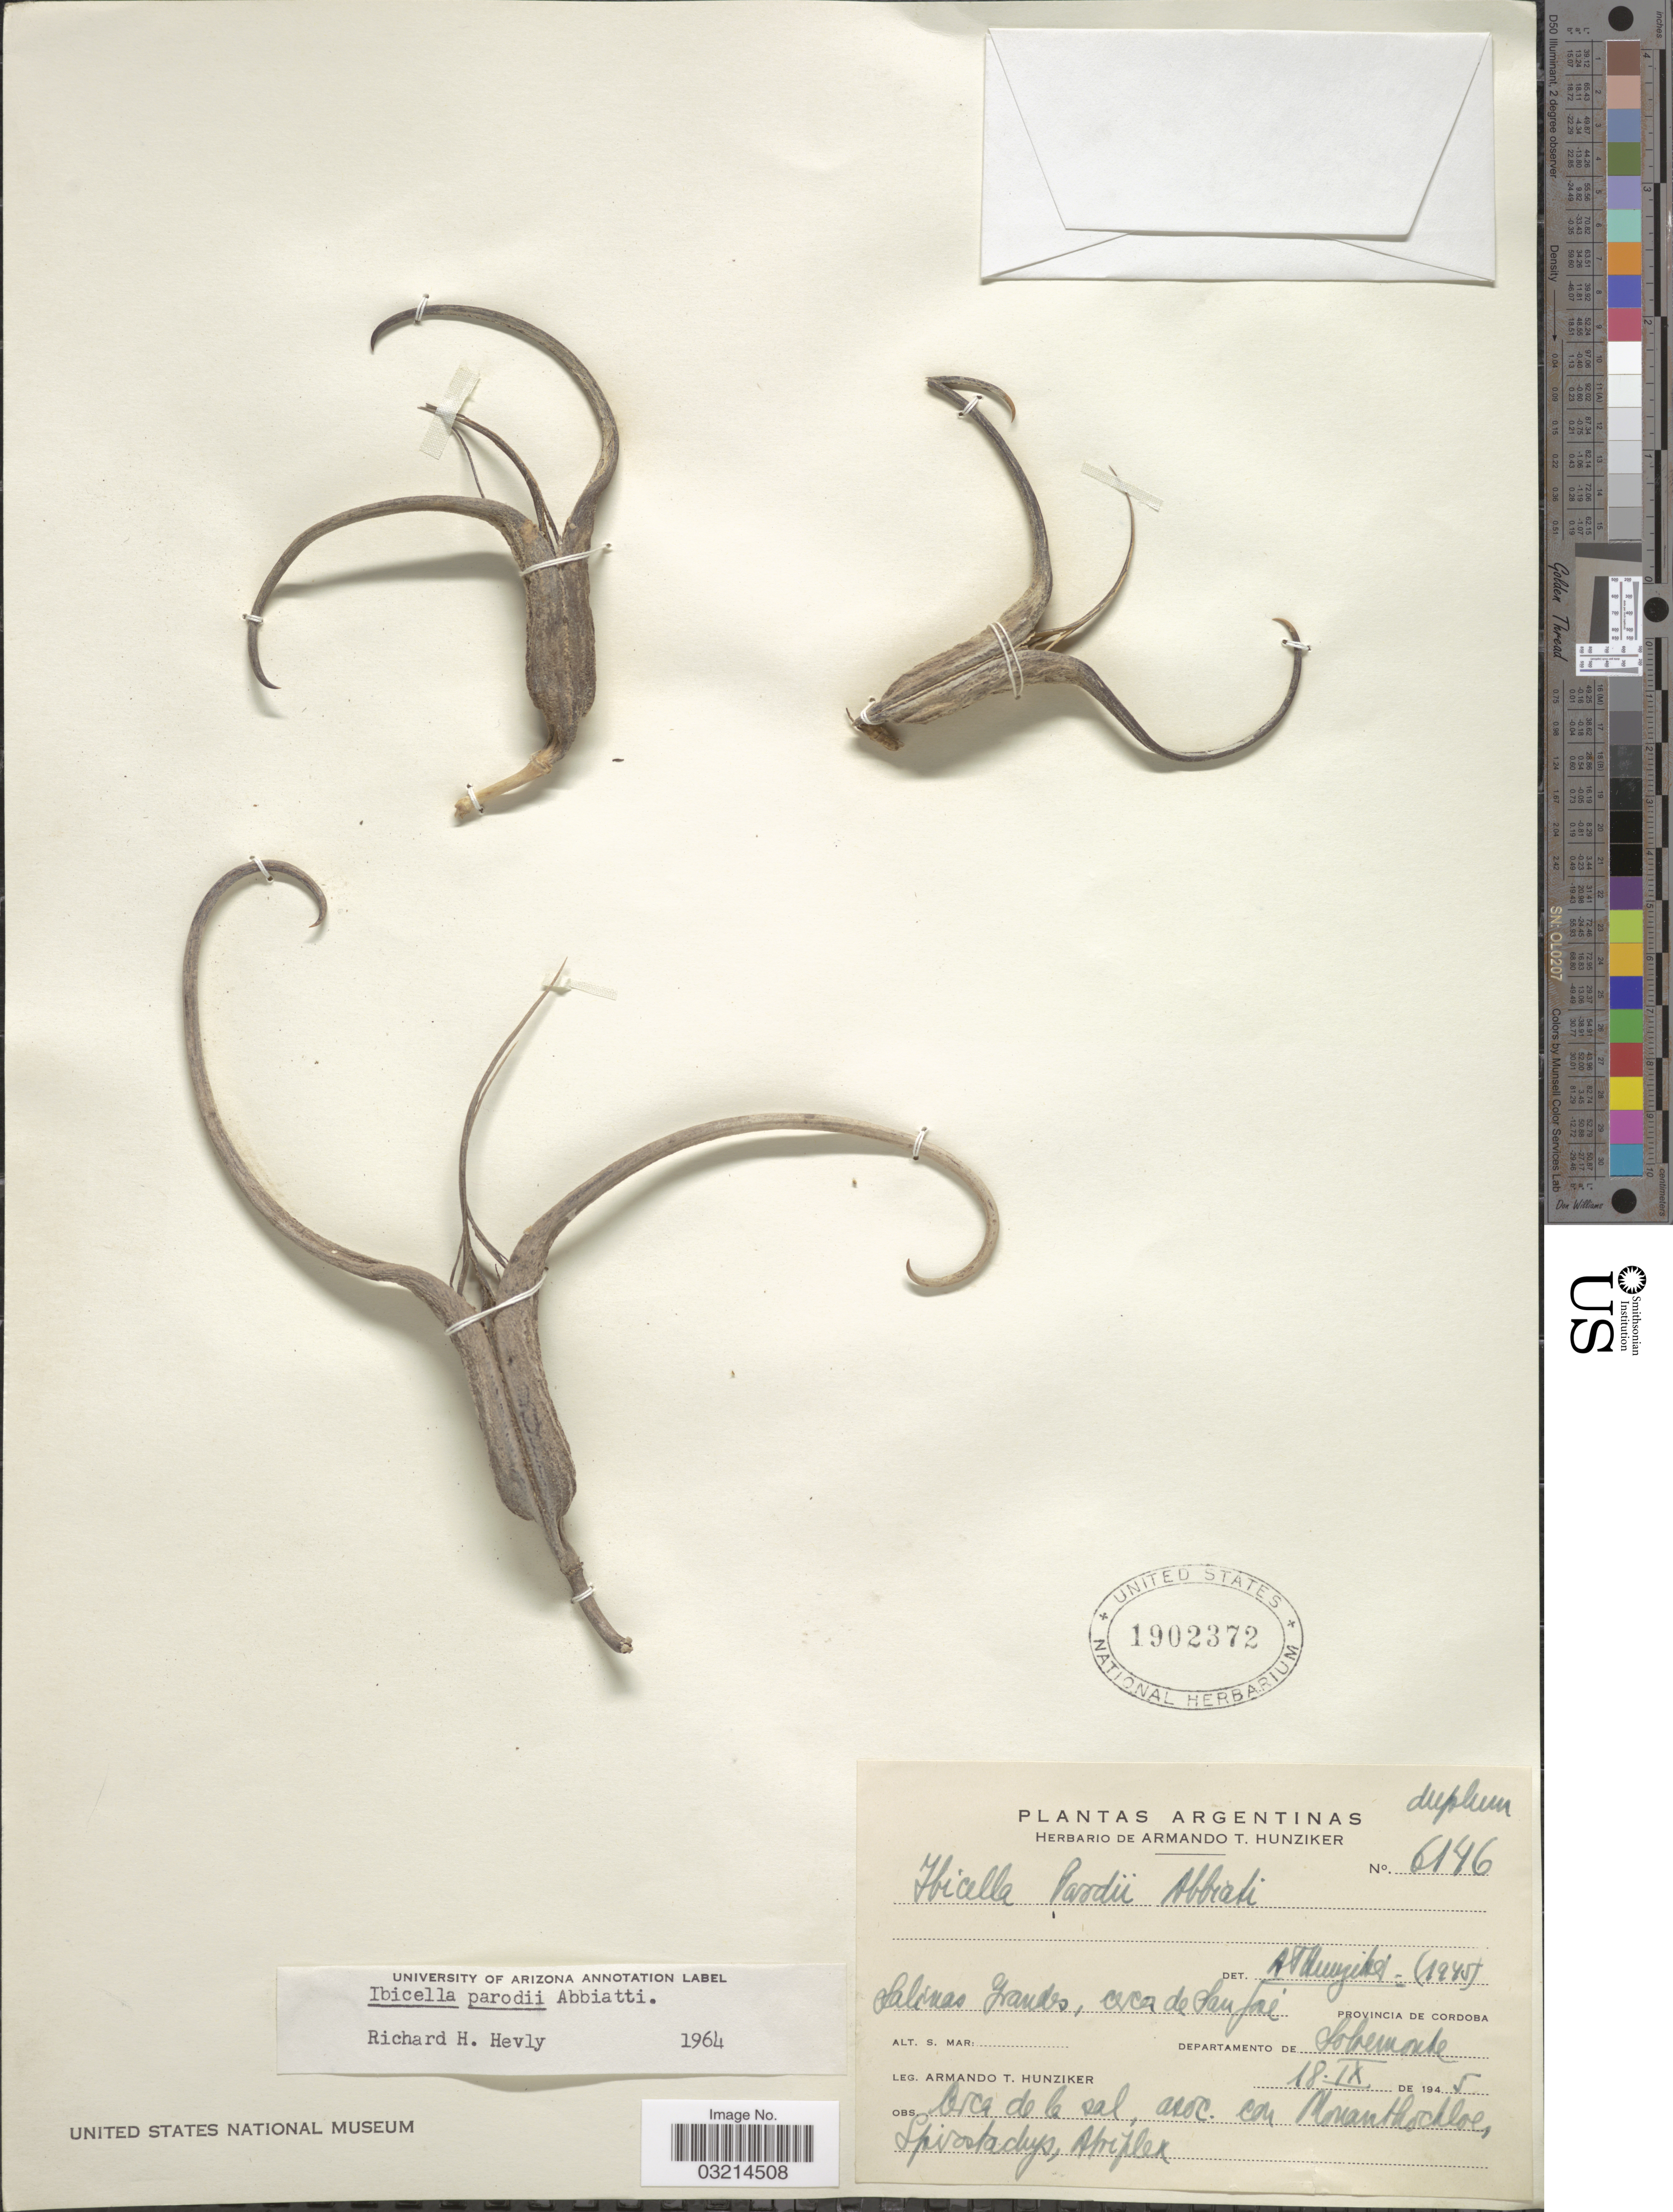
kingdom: Plantae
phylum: Tracheophyta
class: Magnoliopsida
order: Lamiales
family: Martyniaceae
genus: Ibicella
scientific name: Ibicella parodii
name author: Abbiatti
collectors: A. T. Hunziker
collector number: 6146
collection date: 1945-09-18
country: Argentina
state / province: Cordoba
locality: Saldinas Grandes, cerca de San José, Provincia de Cordoba. Departamento de Sobremonte.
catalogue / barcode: US 1902372